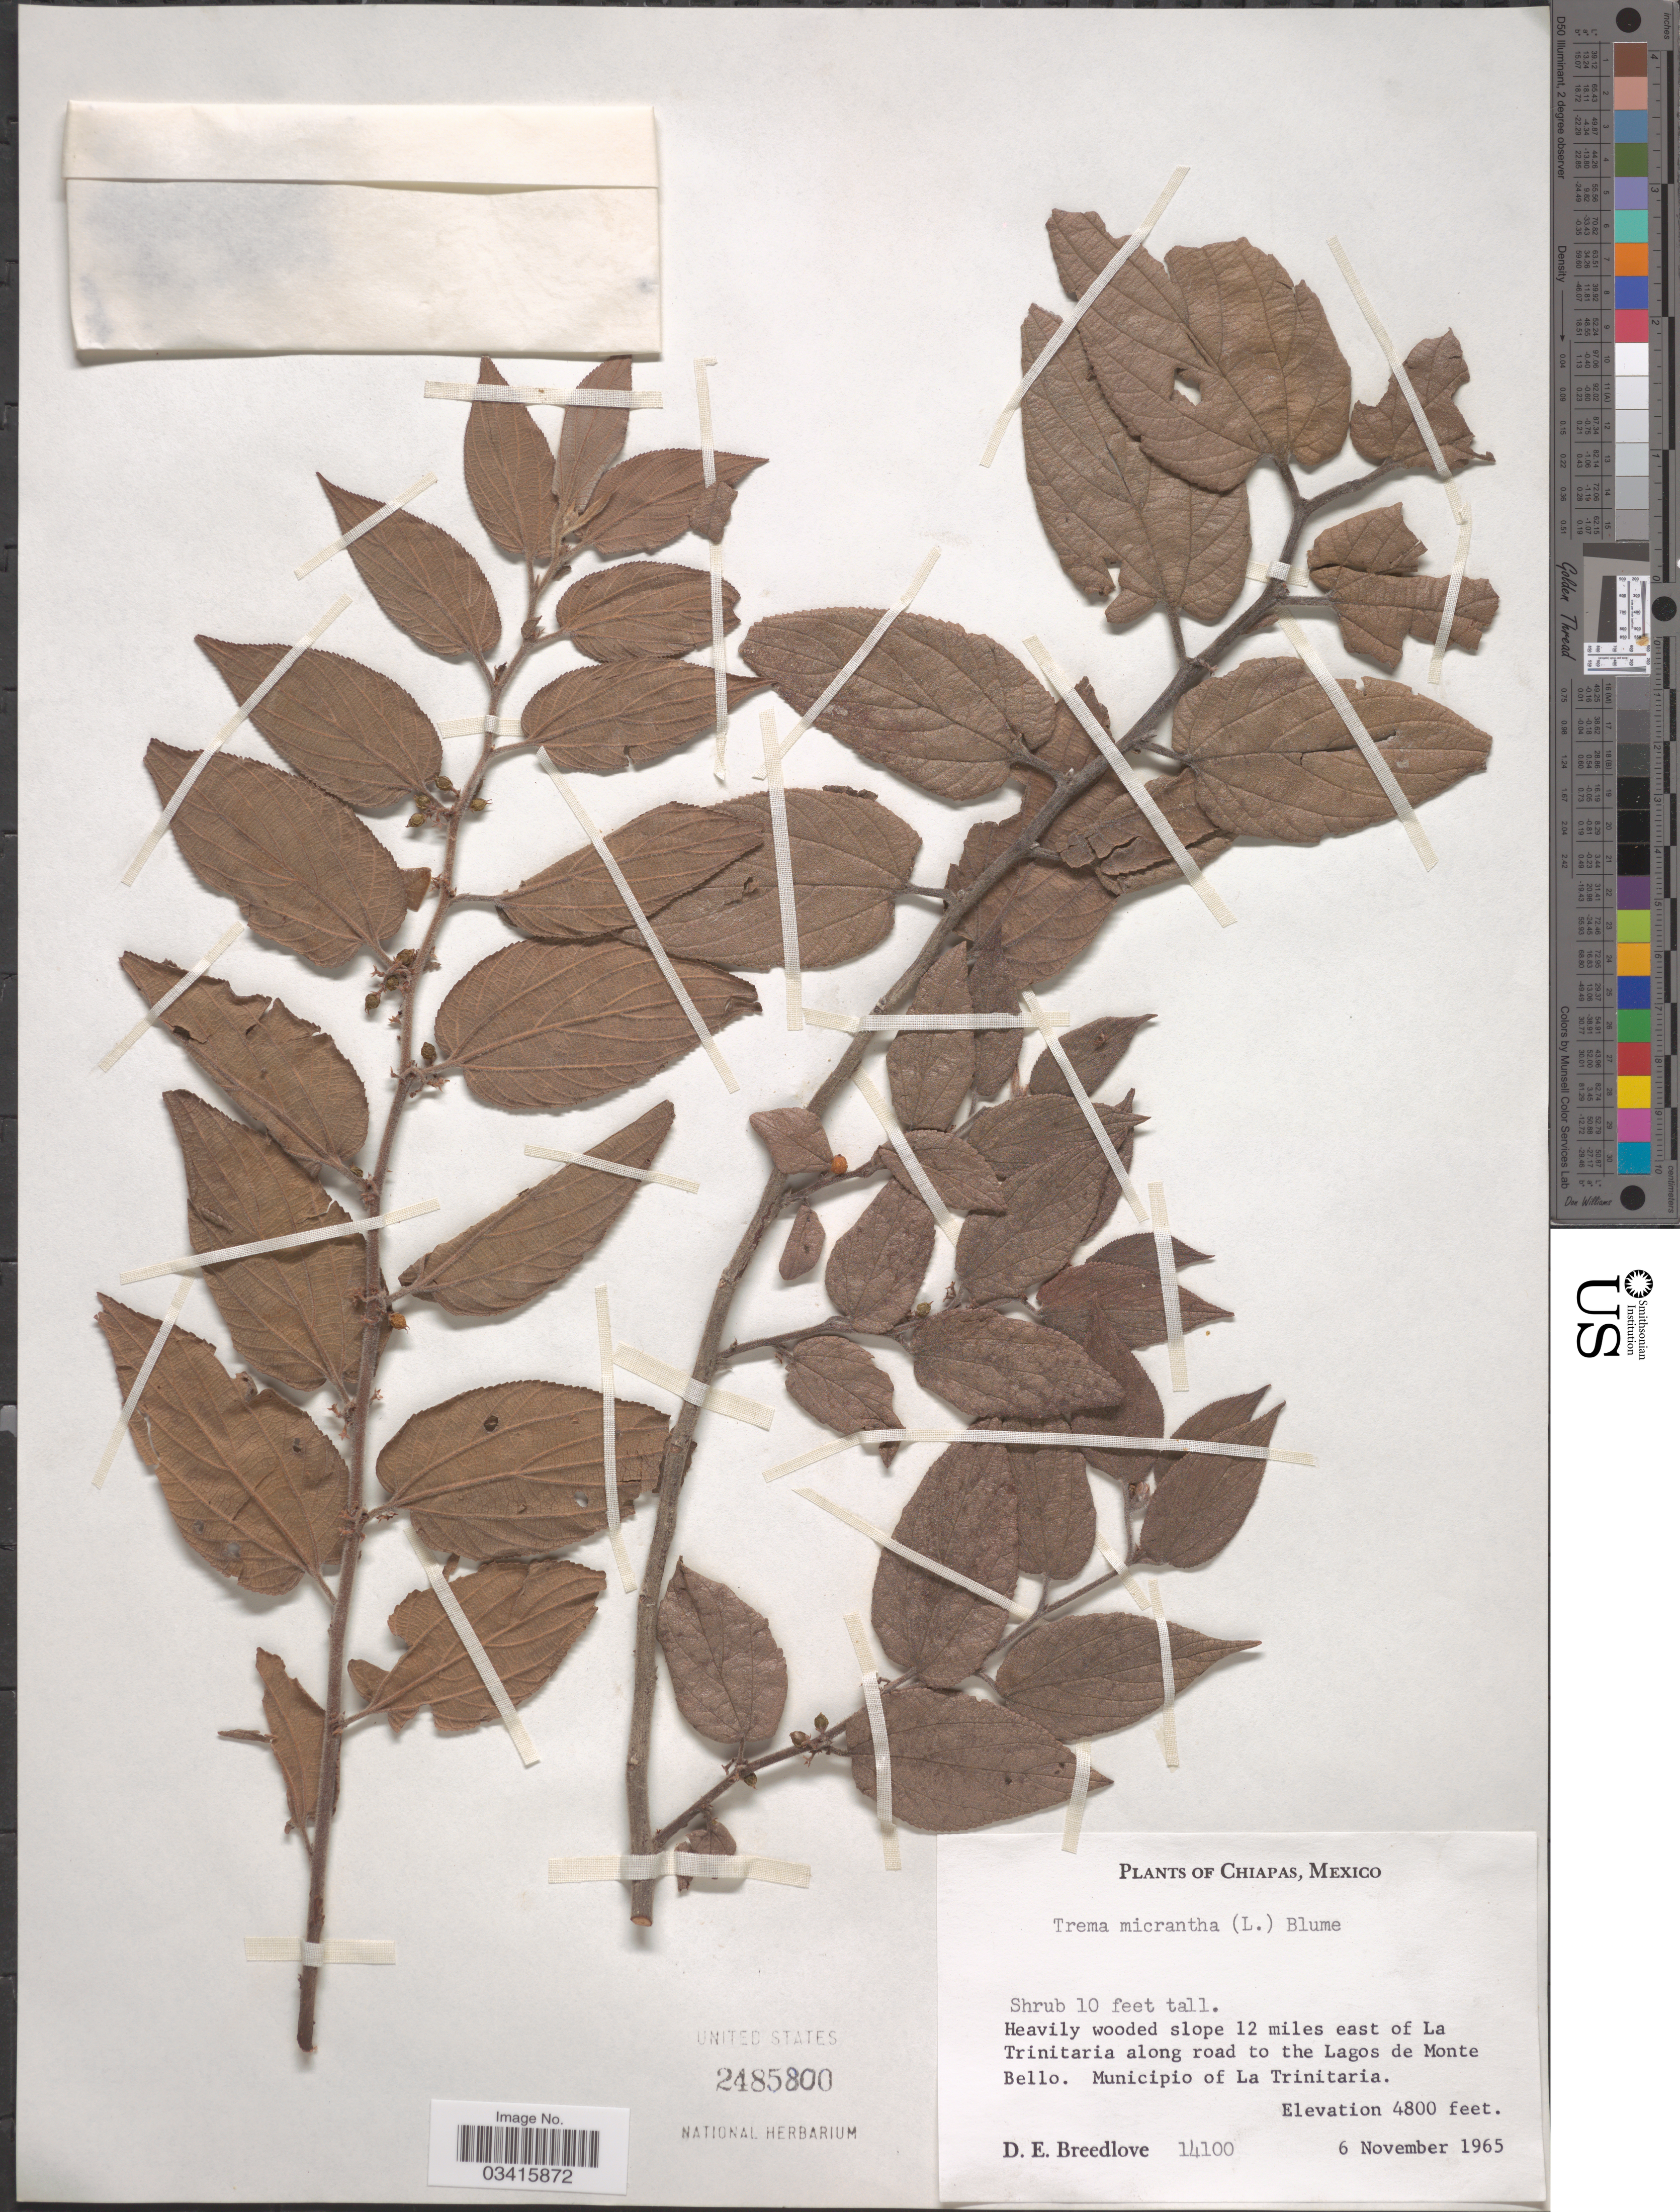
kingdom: Plantae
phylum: Tracheophyta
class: Magnoliopsida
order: Rosales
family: Cannabaceae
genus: Trema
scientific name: Trema micranthum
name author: (L.) Blume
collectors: D. E. Breedlove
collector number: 14100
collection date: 1965-11-06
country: Mexico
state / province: Chiapas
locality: Heavily wooded slope 12 miles east of La Trinitaria along road to the Lagos de Monte Bello. Municipio of La Trinitaria.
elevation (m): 1463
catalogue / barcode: US 2485800